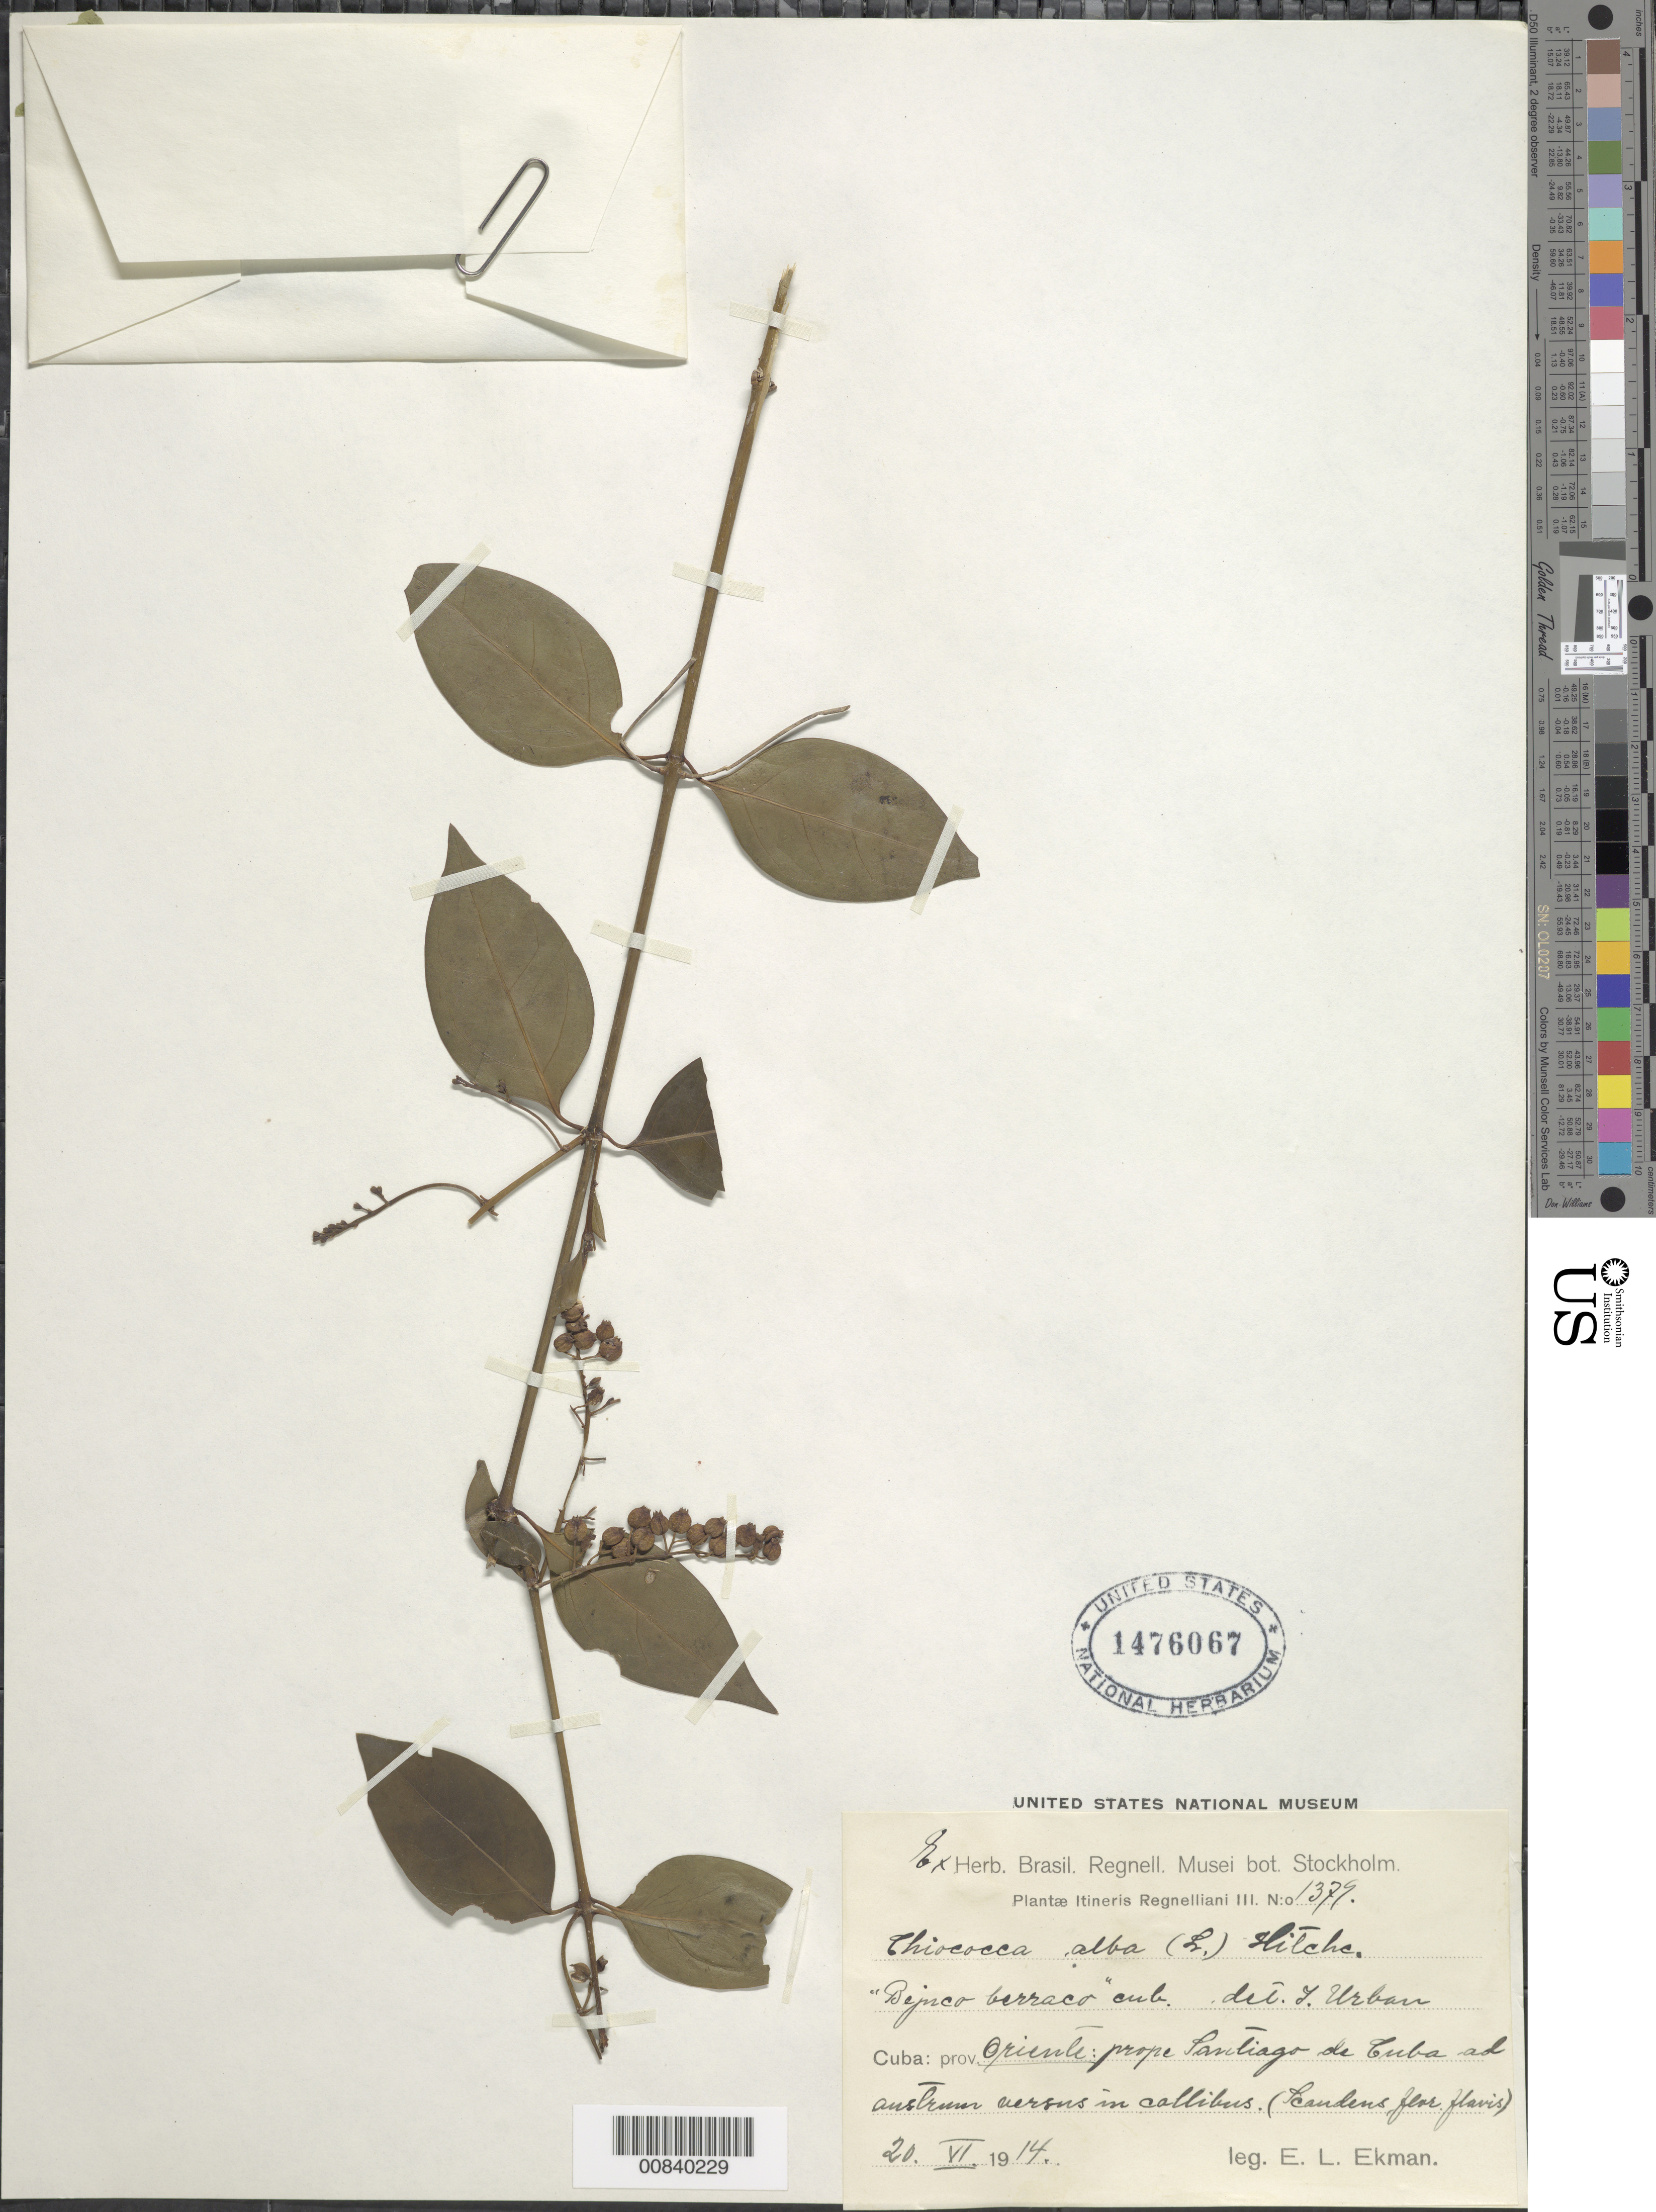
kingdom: Plantae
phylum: Tracheophyta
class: Magnoliopsida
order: Gentianales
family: Rubiaceae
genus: Chiococca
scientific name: Chiococca alba subsp. alba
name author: (L.) Hitchc.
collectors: E. L. Ekman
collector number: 1379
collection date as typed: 20 Jun 1914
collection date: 1914-06-20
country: Cuba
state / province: Oriente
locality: Prope Santiago de Cuba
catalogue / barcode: US 1476067